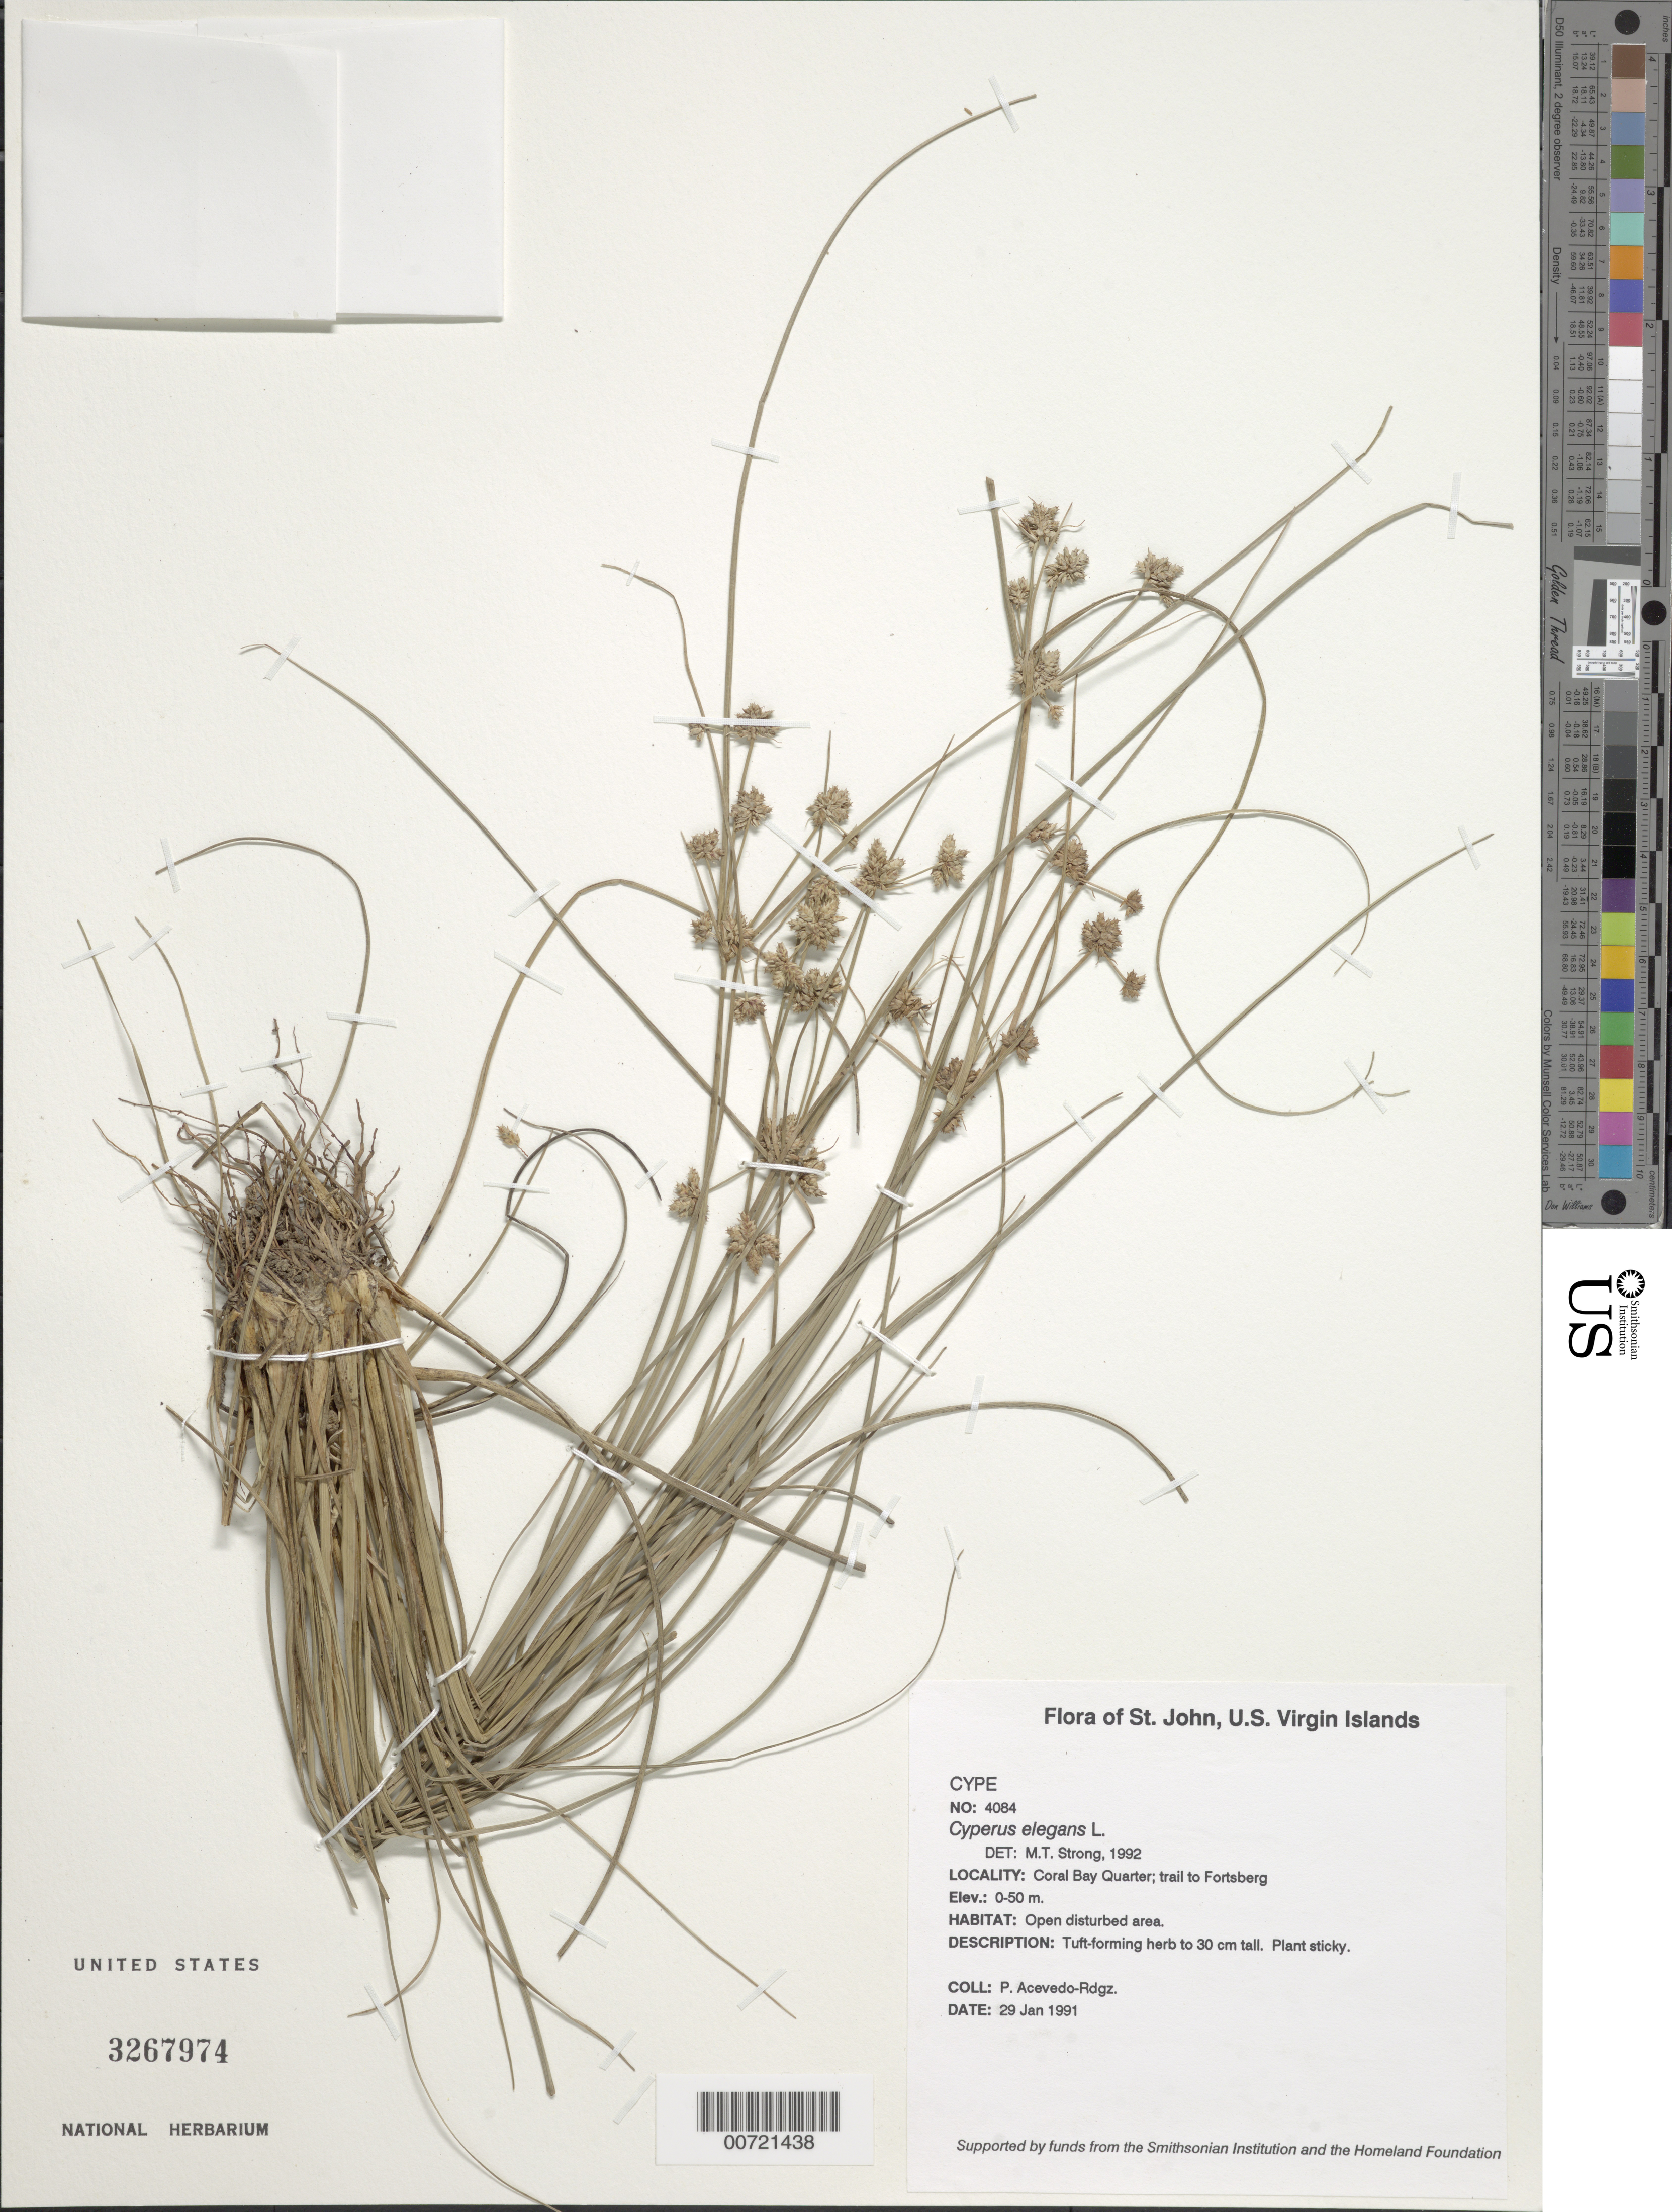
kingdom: Plantae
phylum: Tracheophyta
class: Liliopsida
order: Poales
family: Cyperaceae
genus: Cyperus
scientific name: Cyperus elegans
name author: L.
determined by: Strong, M. T., (US), Smithsonian Institution - National Museum of Natural History (UNITED STATES)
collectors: P. Acevedo-Rodr.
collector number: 4084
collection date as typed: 29 Jan 1991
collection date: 1991-01-29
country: U.S. Virgin Islands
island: St. John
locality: Coral Bay Quarter; trail to Fortsberg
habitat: Open disturbed area.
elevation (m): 0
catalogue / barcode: US 3267974